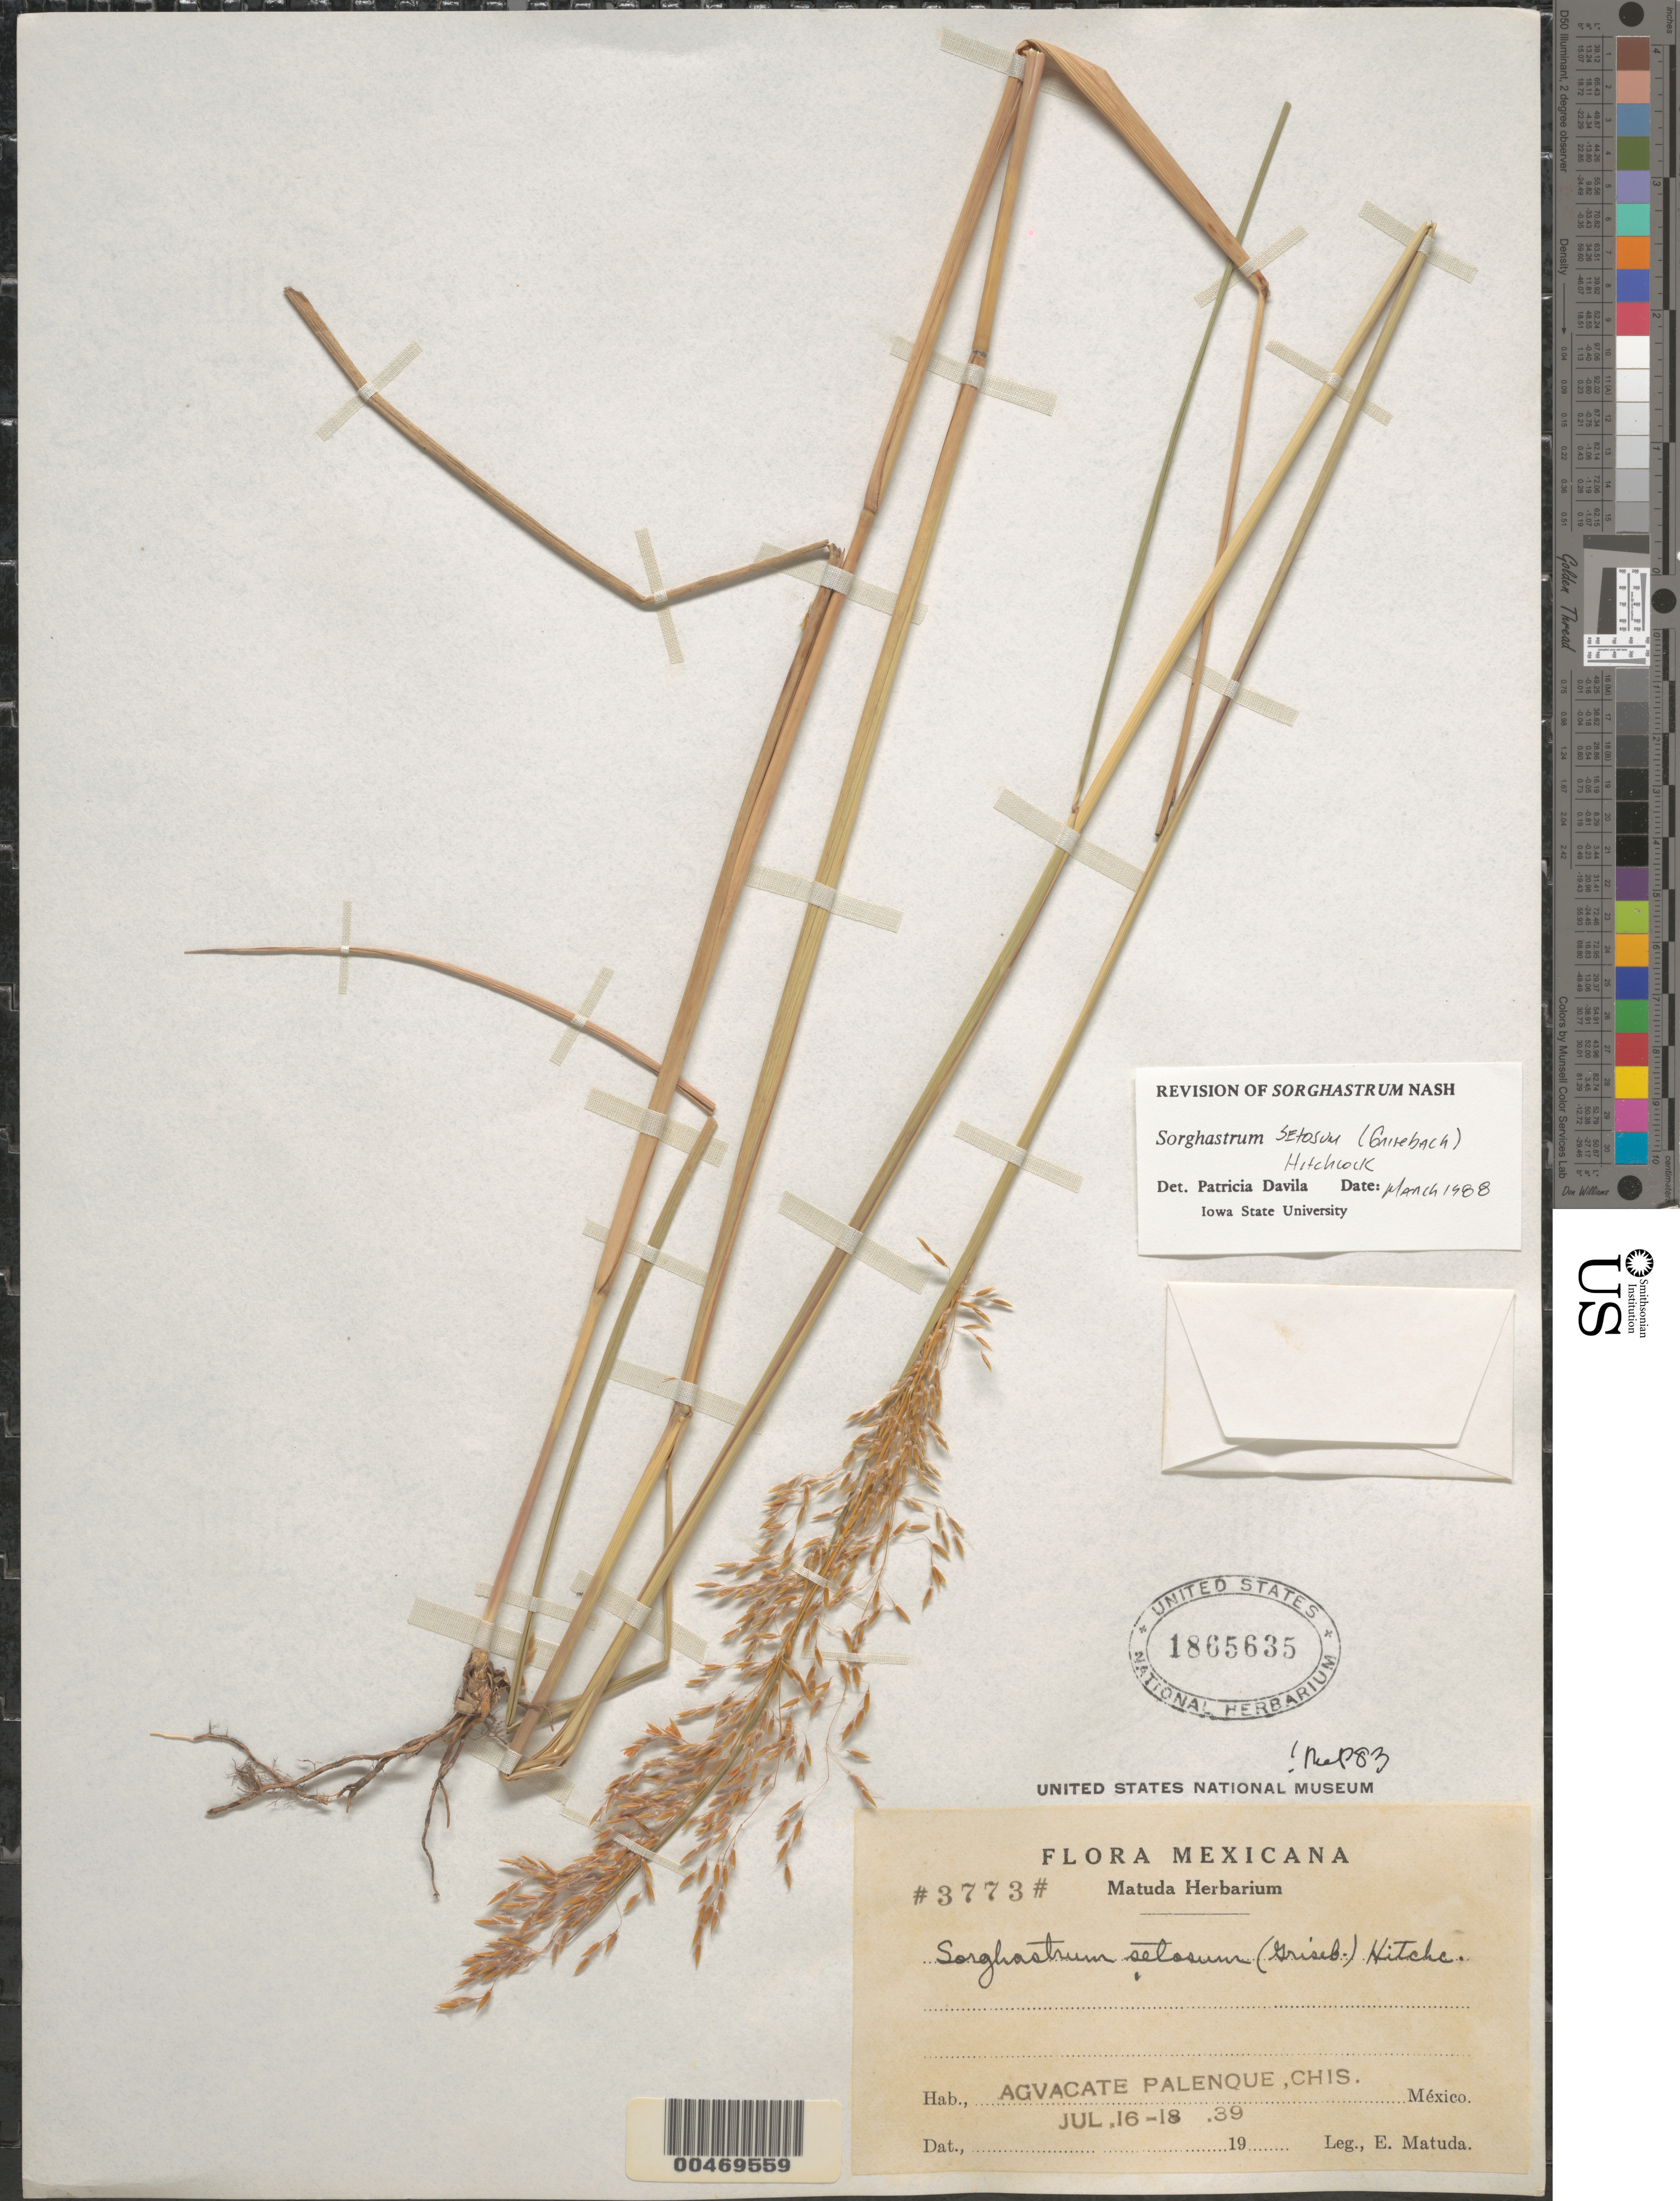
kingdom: Plantae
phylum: Tracheophyta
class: Liliopsida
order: Poales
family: Poaceae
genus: Sorghastrum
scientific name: Sorghastrum setosum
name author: (Griseb.) Hitchc.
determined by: Dávila, P. D.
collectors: E. Matuda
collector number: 3773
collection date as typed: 16 Jul 1939 to 18 Jul 1939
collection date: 1939-07-16/1939-07-18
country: Mexico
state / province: Chiapas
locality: Agvacate Palenque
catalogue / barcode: US 1865635